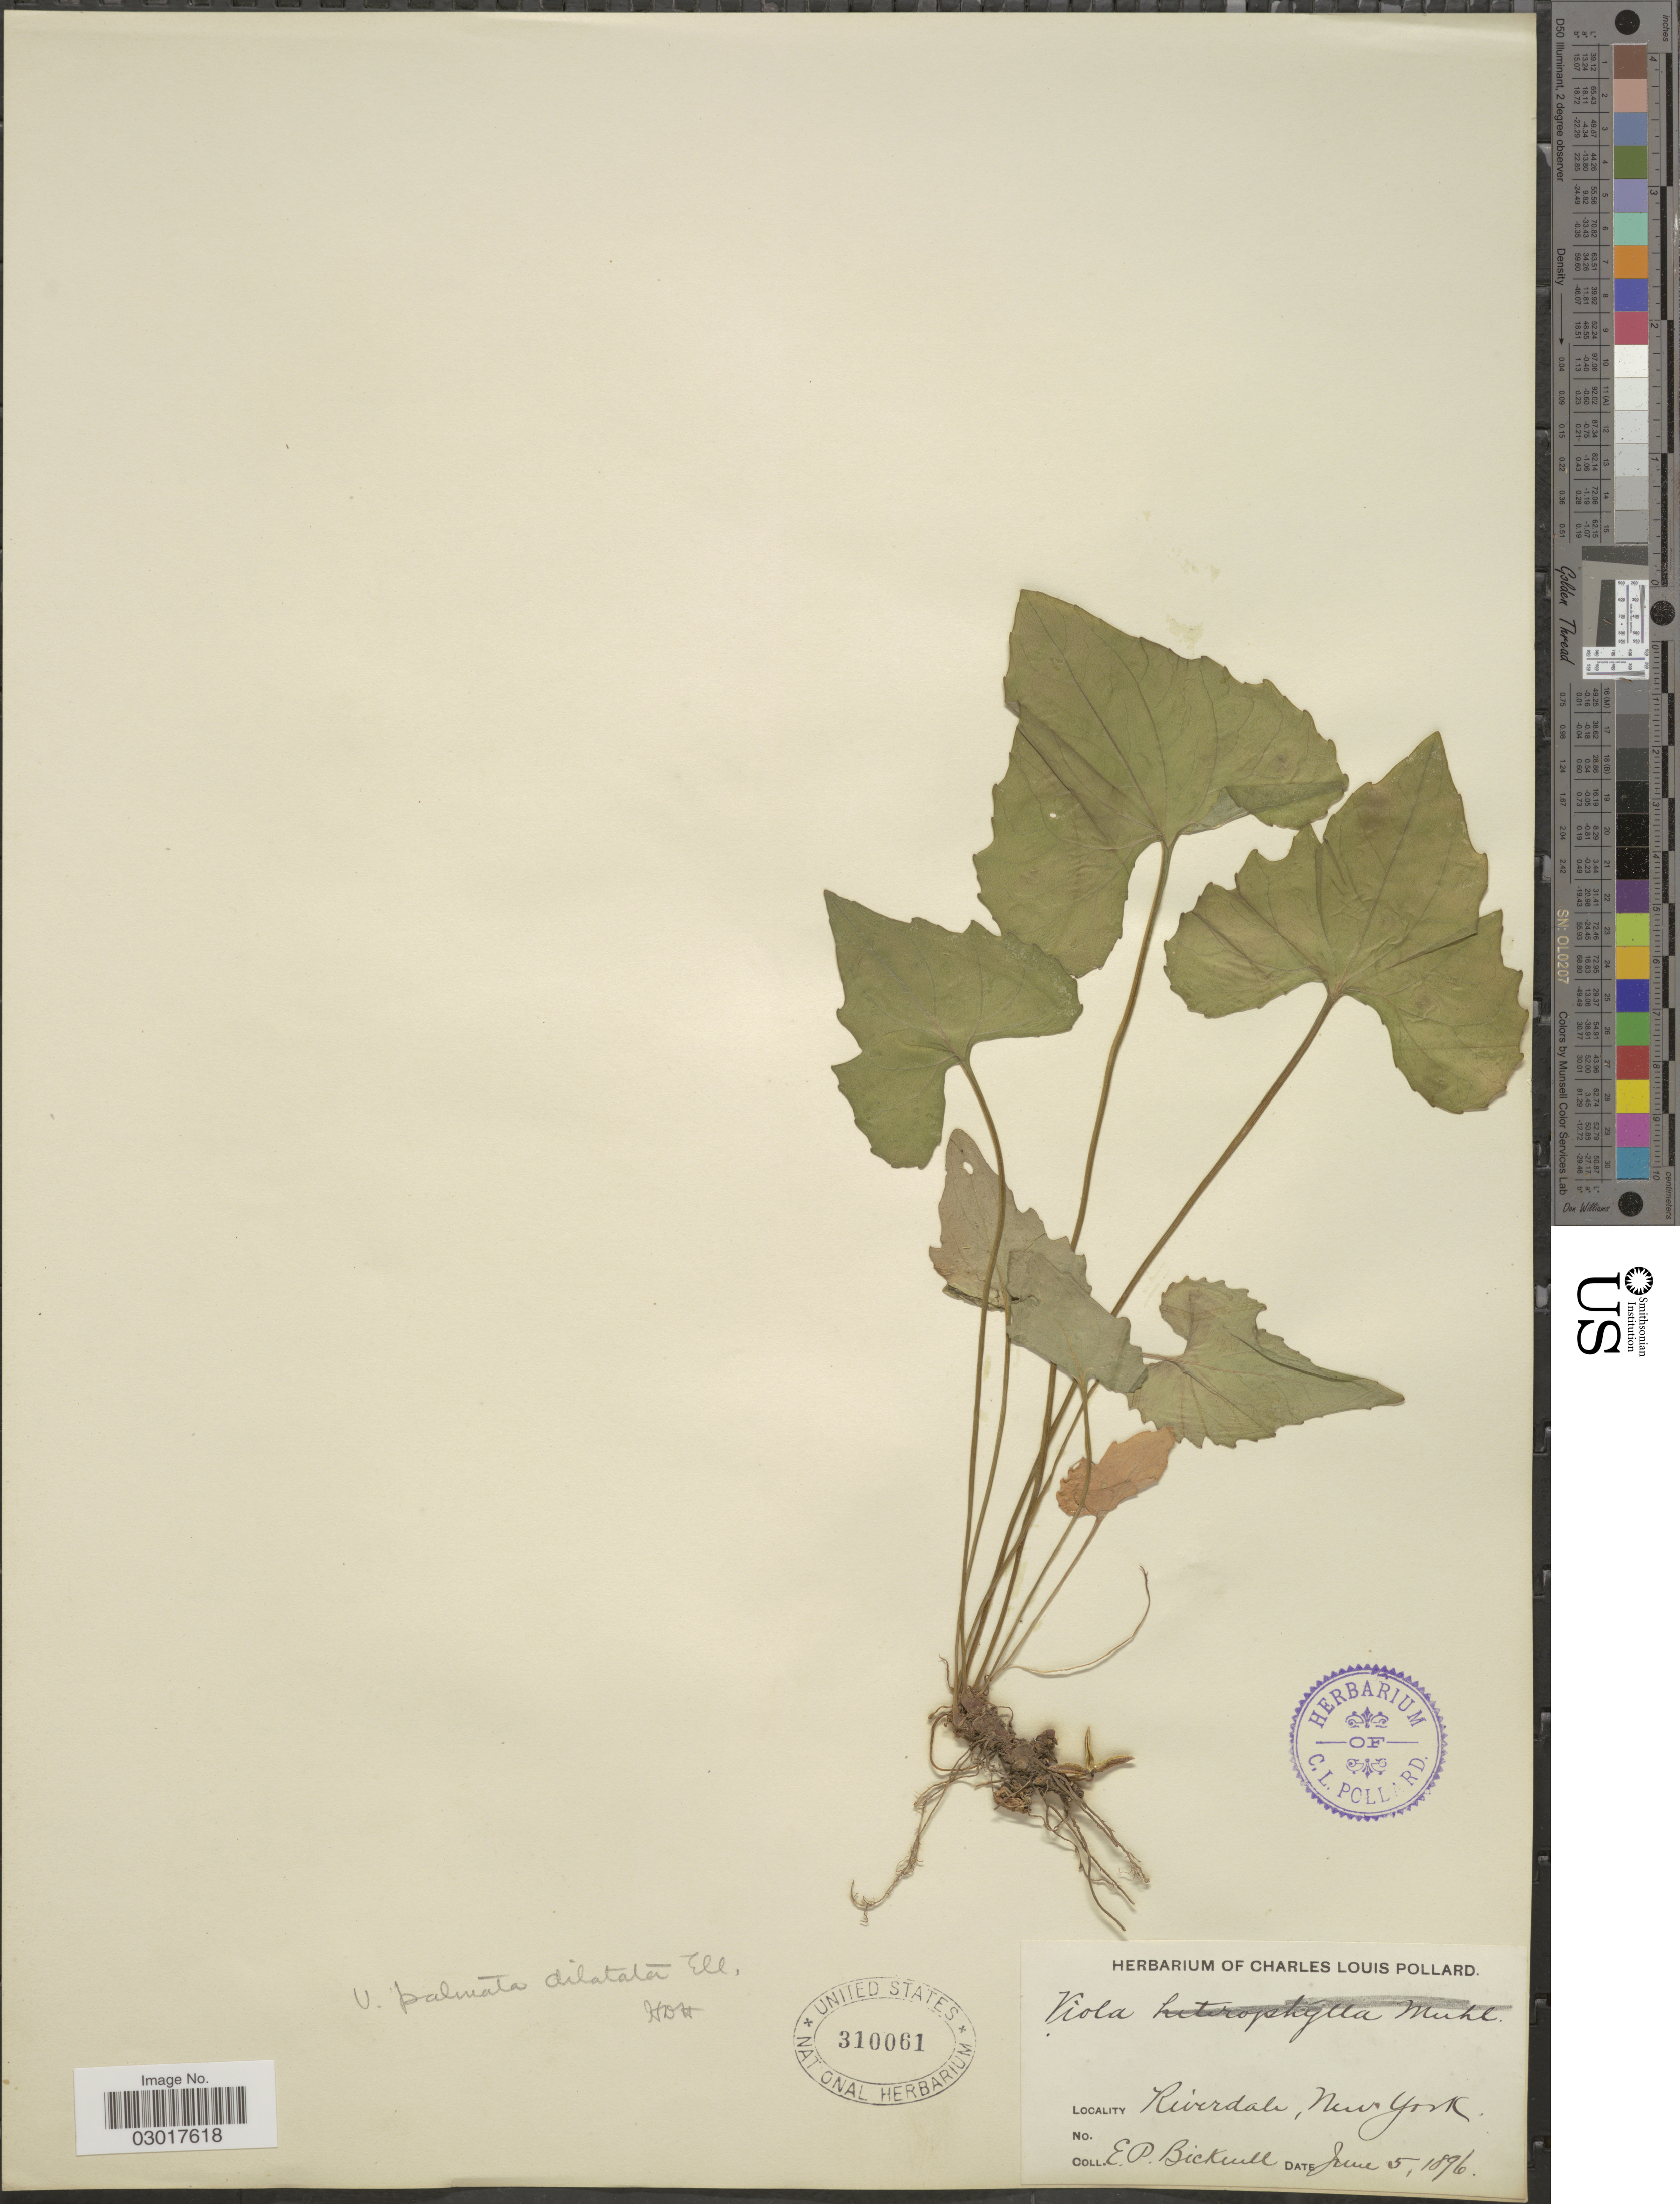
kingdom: Plantae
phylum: Tracheophyta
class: Magnoliopsida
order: Malpighiales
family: Violaceae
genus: Viola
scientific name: Viola triloba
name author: Schwein.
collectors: E. P. Bicknell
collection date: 1896-06-05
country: United States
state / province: New York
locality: Riverdale.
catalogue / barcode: US 310061